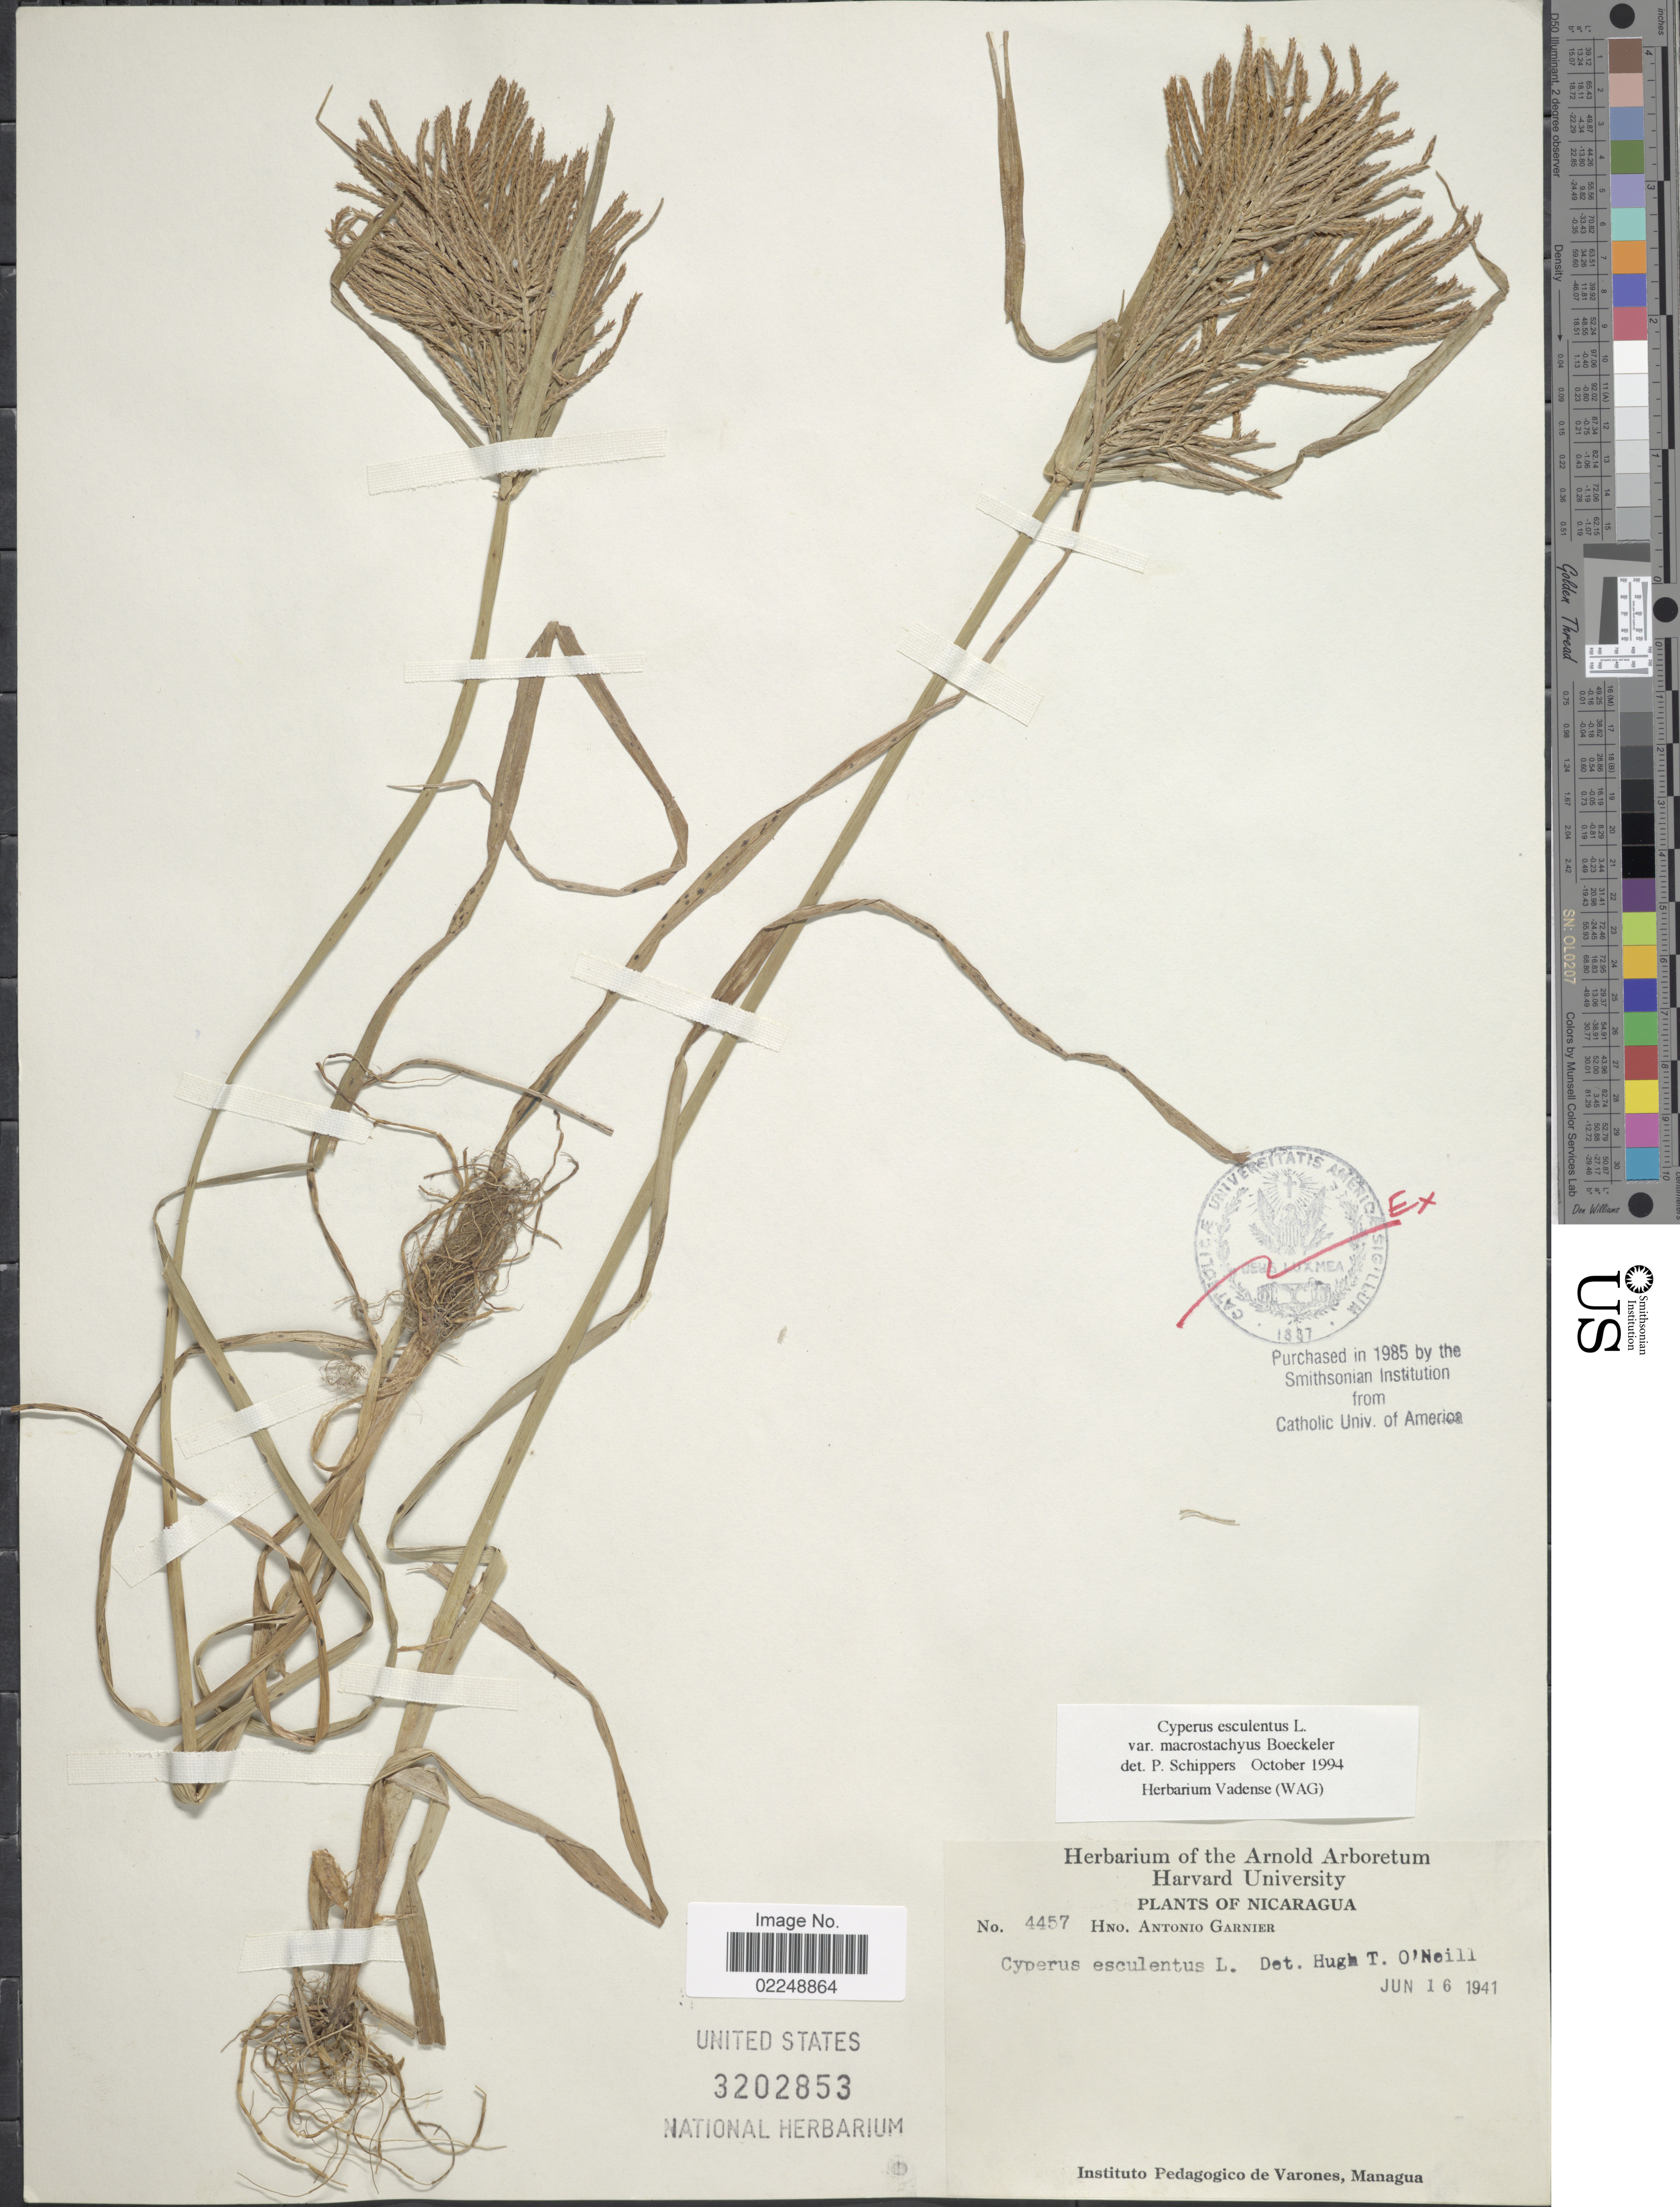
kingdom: Plantae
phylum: Tracheophyta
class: Liliopsida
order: Poales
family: Cyperaceae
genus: Cyperus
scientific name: Cyperus esculentus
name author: L.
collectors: Bro. A. Garnier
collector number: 4457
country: Nicaragua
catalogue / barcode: US 3202853